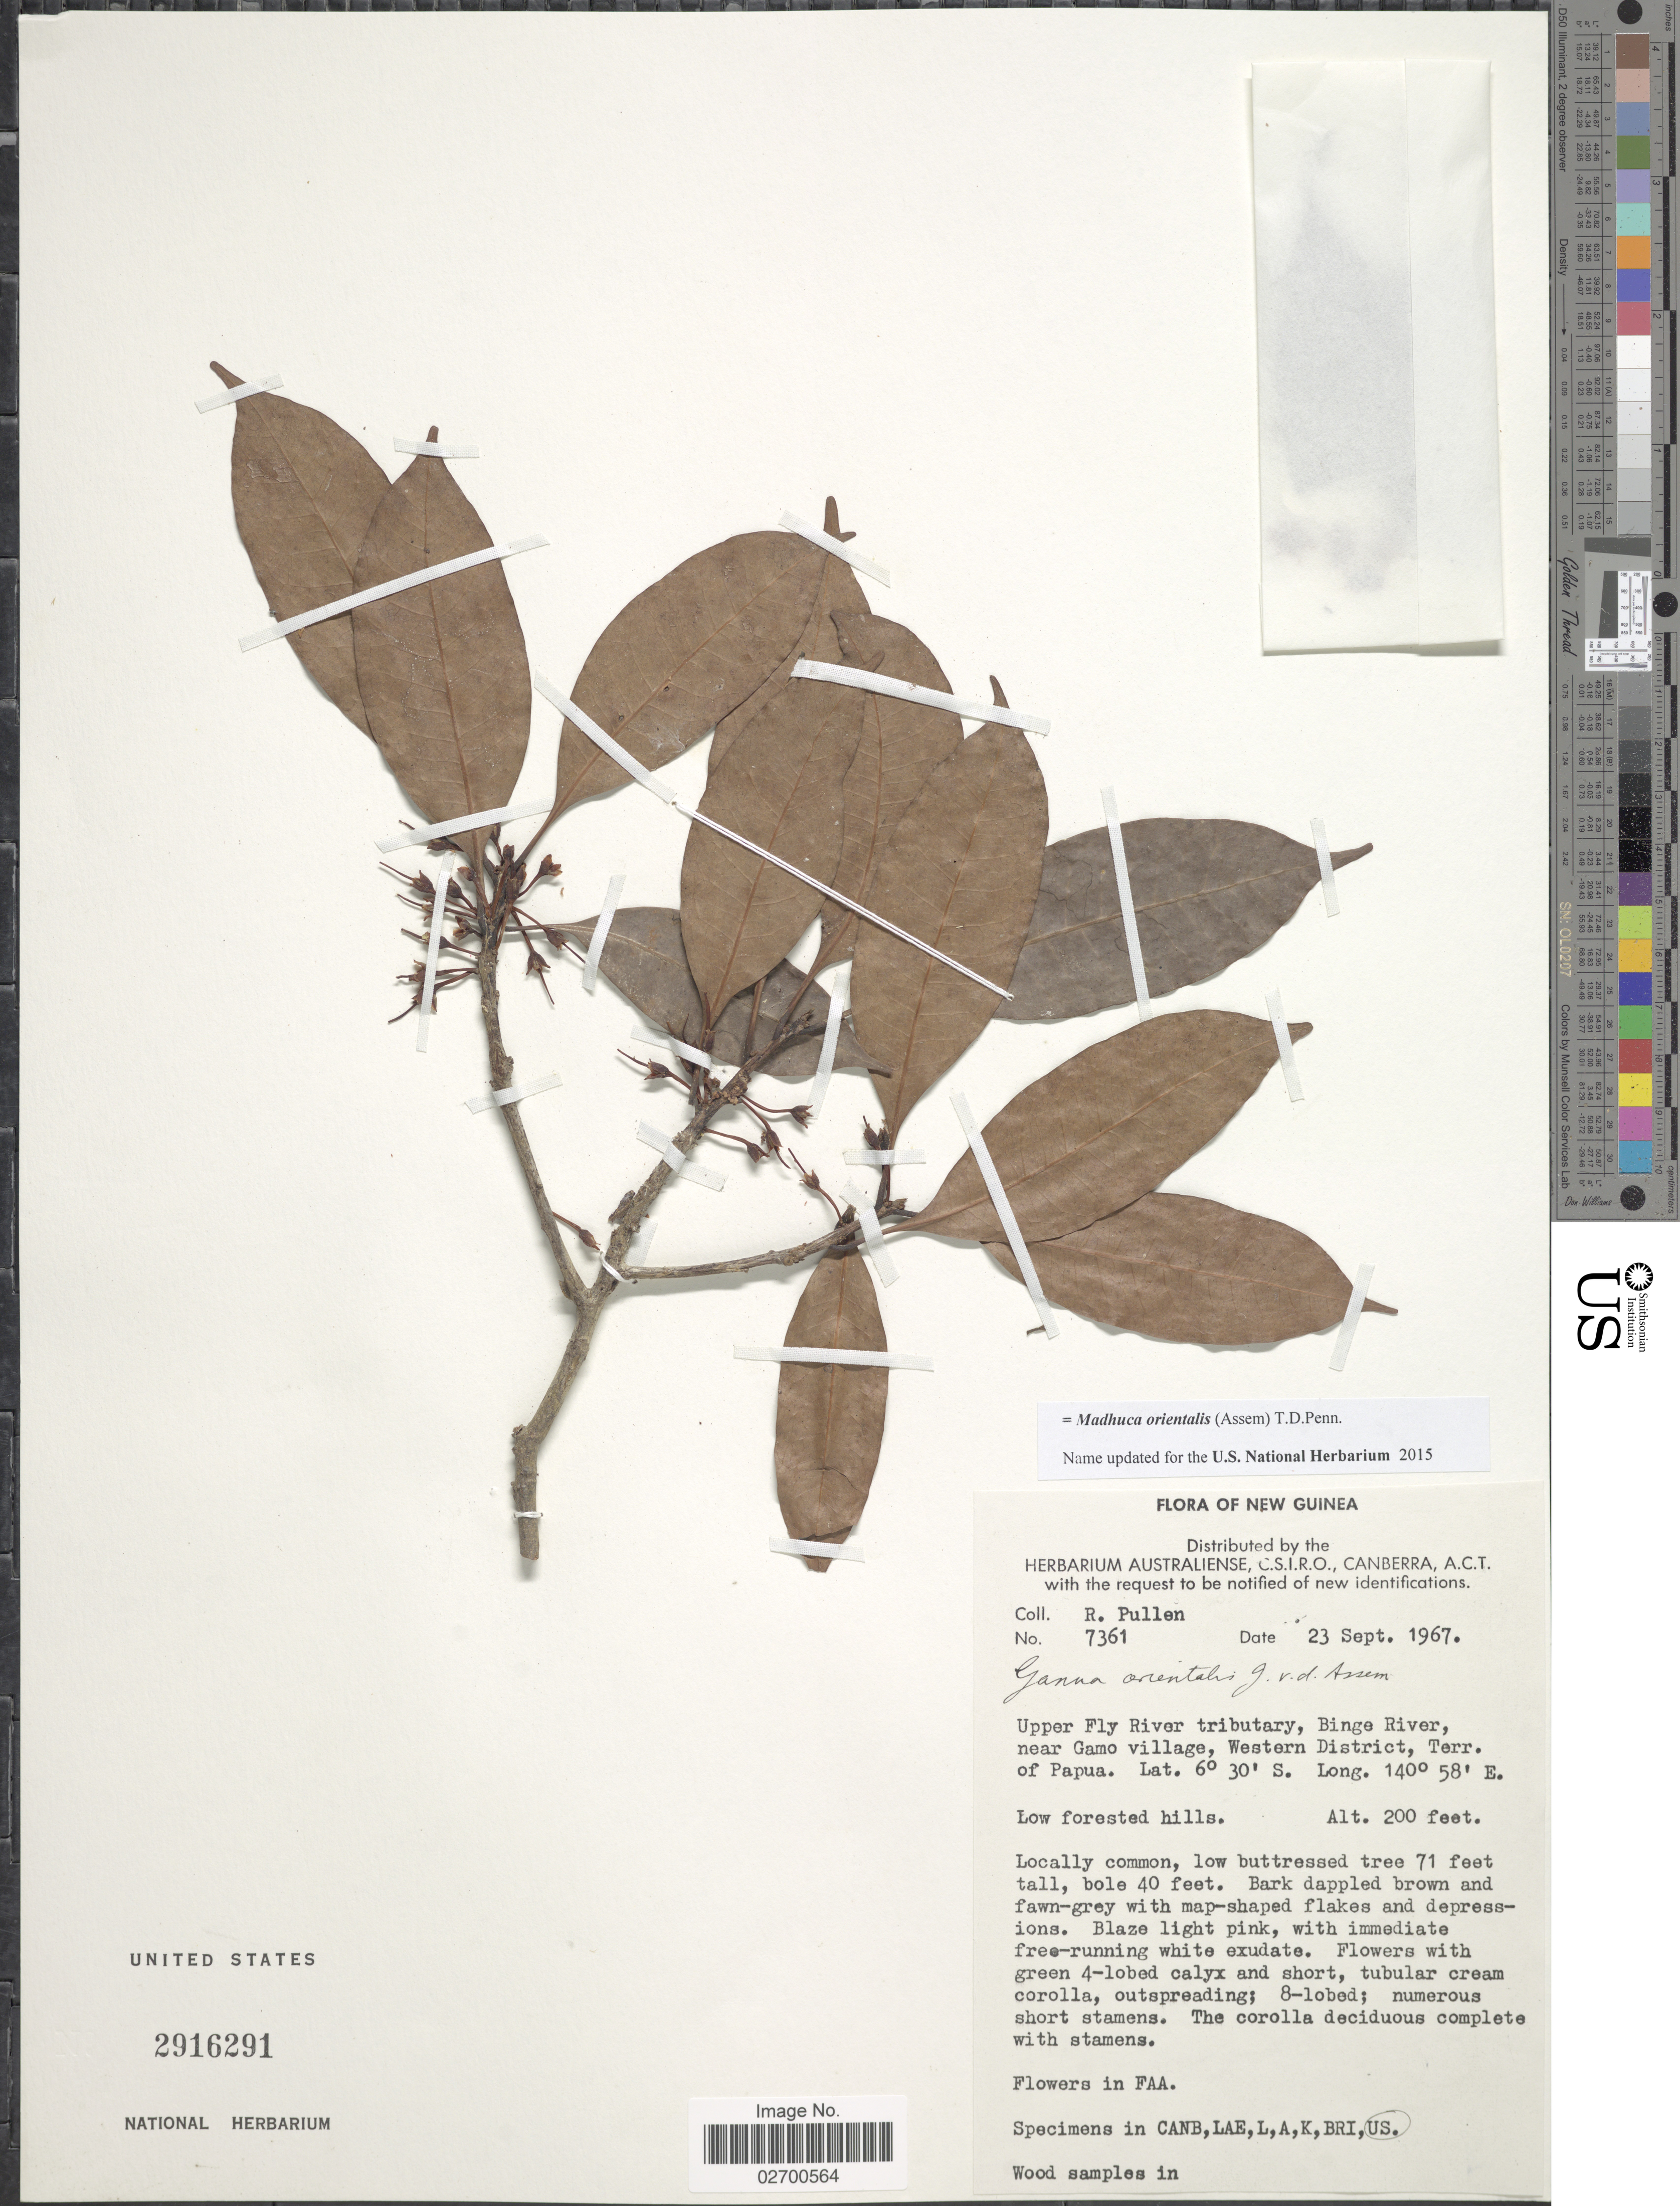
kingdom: Plantae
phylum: Tracheophyta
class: Magnoliopsida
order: Ericales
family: Sapotaceae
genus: Madhuca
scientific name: Madhuca orientalis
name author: (Assem) T.D. Penn.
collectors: R. Pullen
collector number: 7361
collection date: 1967-09-23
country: Papua New Guinea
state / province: Manus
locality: Upper Fly River tributary, Binge River near Gamo village, Western District, Terr. of Papua,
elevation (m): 61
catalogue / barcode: US 2916291